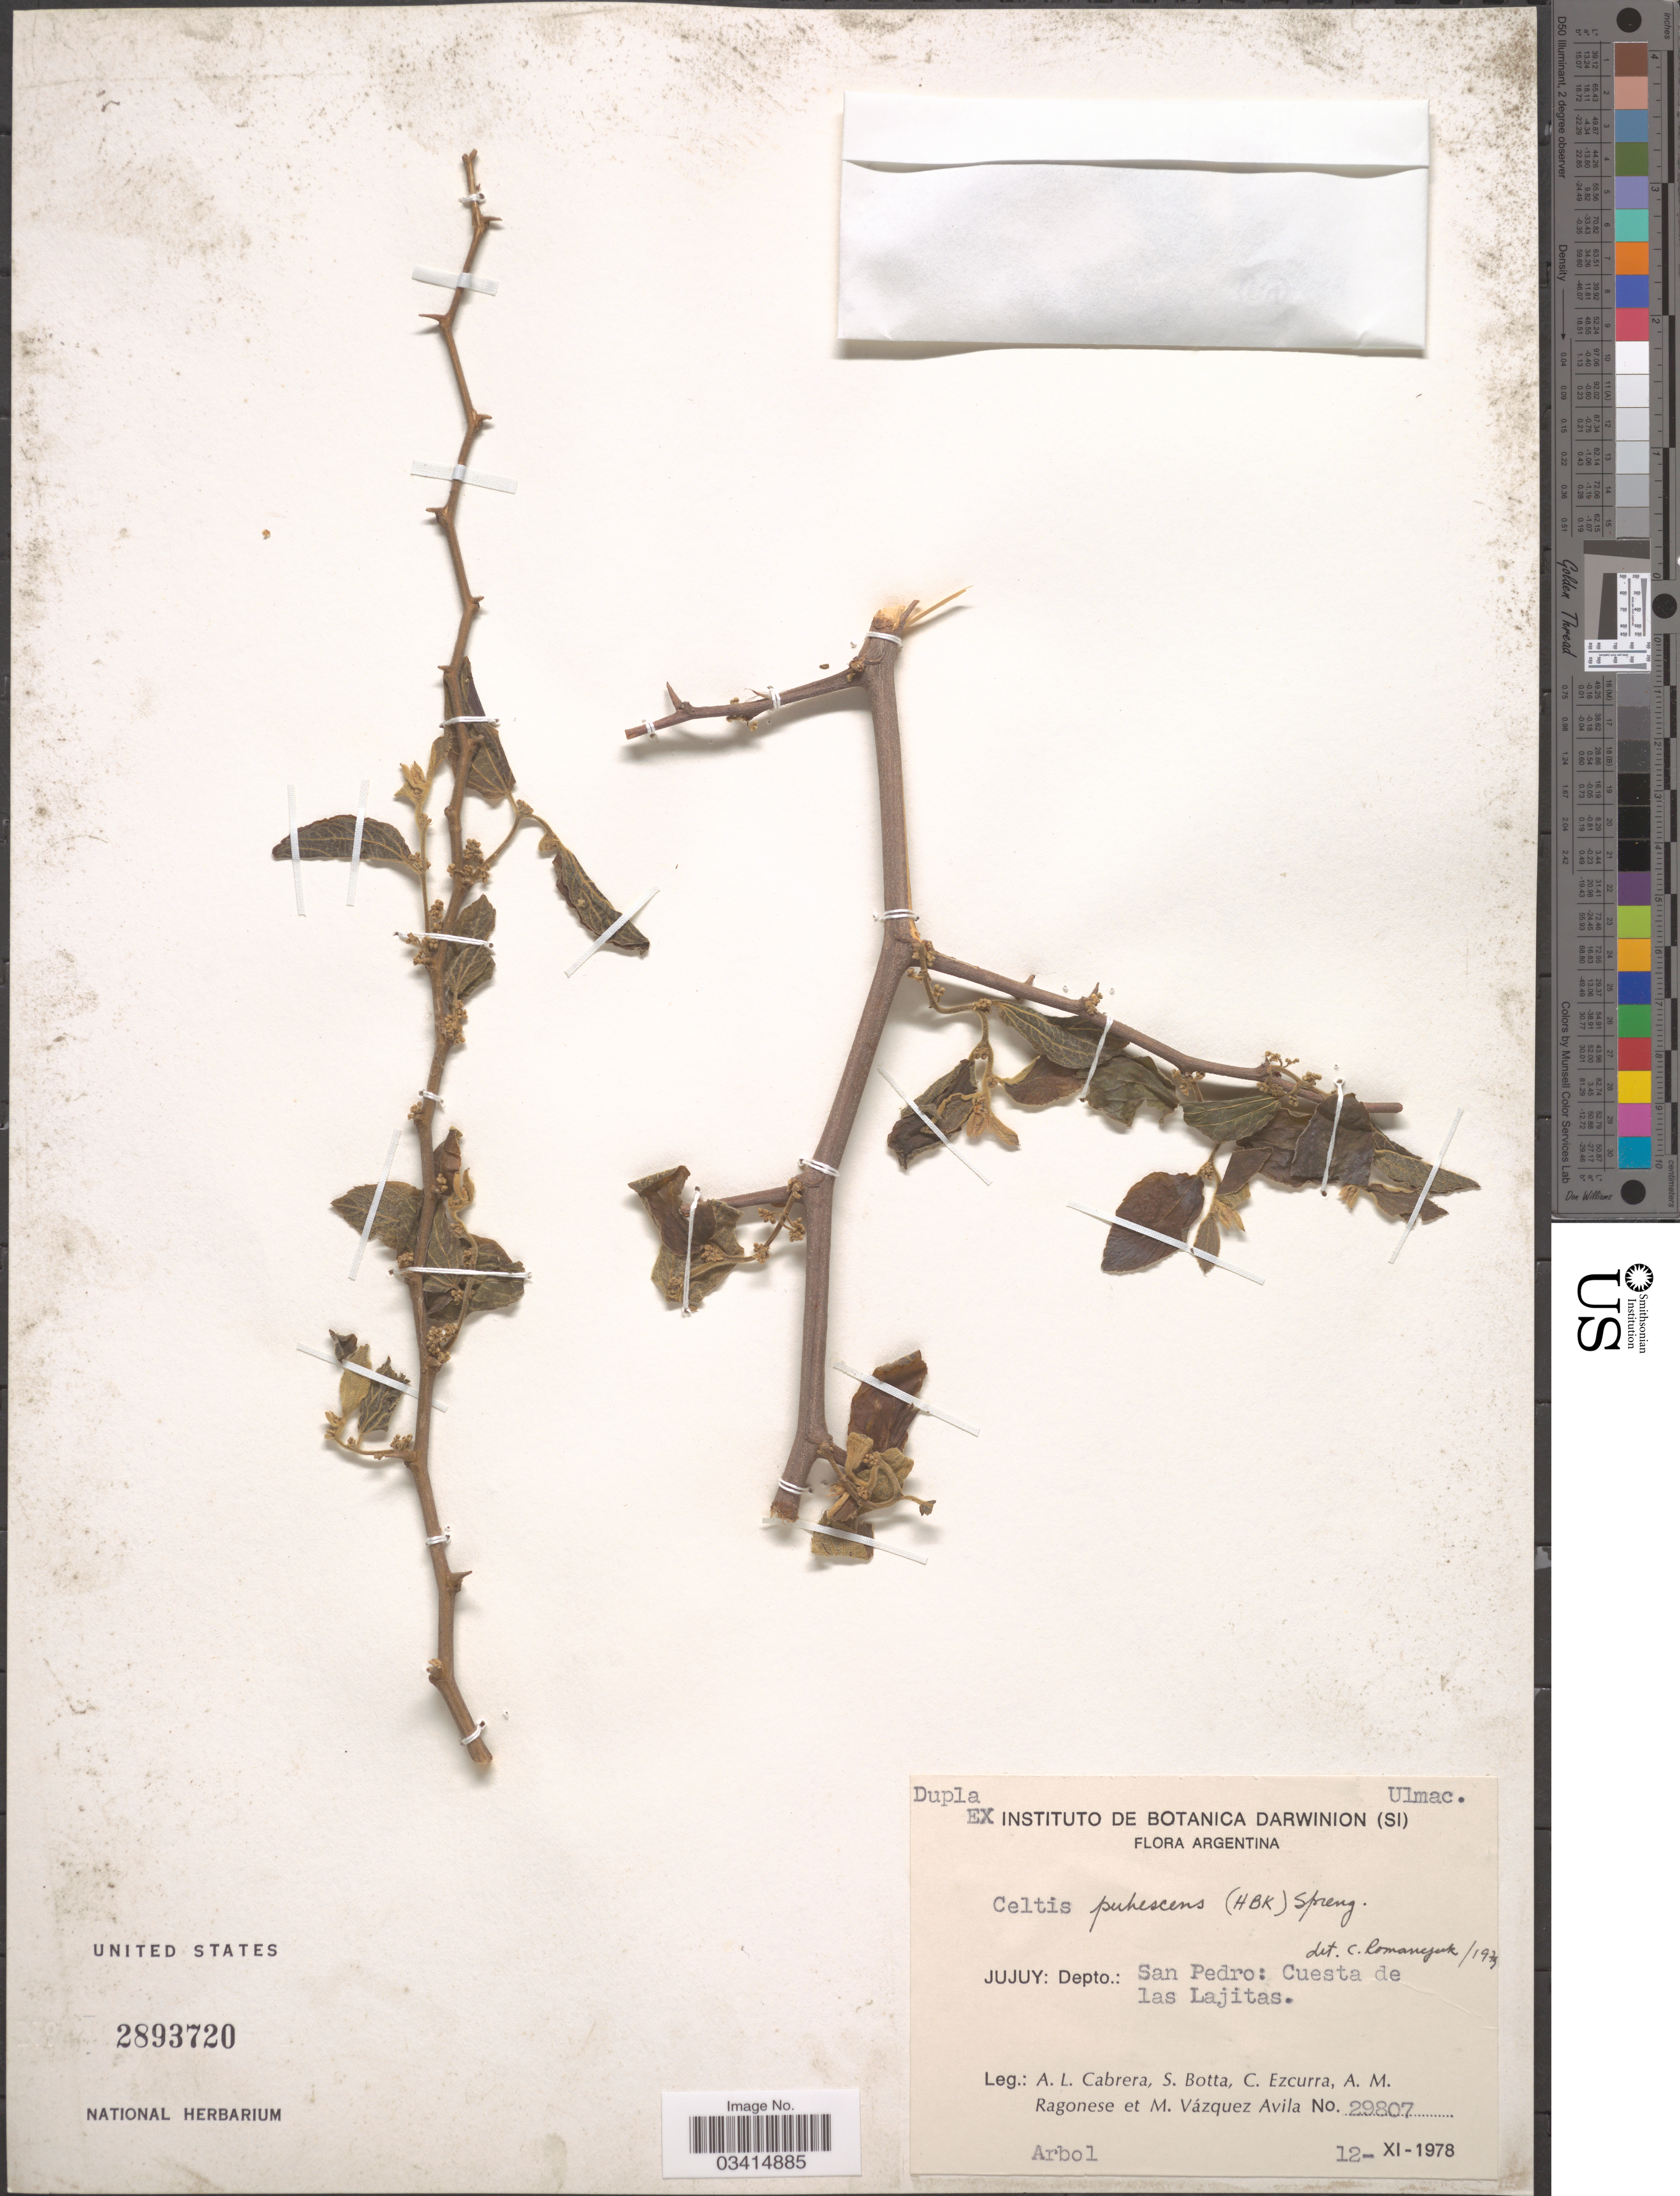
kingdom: Plantae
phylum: Tracheophyta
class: Magnoliopsida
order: Rosales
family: Cannabaceae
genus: Celtis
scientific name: Celtis pubescens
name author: (Kunth) Spreng.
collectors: A. L. Cabrera, S. Botta, C. Ezcurra, A. Ragonese & M. D. Vázquez A.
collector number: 29807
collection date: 1978-11-12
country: Argentina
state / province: Jujuy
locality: Depto.: San Pedro: Cuesta de las Lajitas.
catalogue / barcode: US 2893720